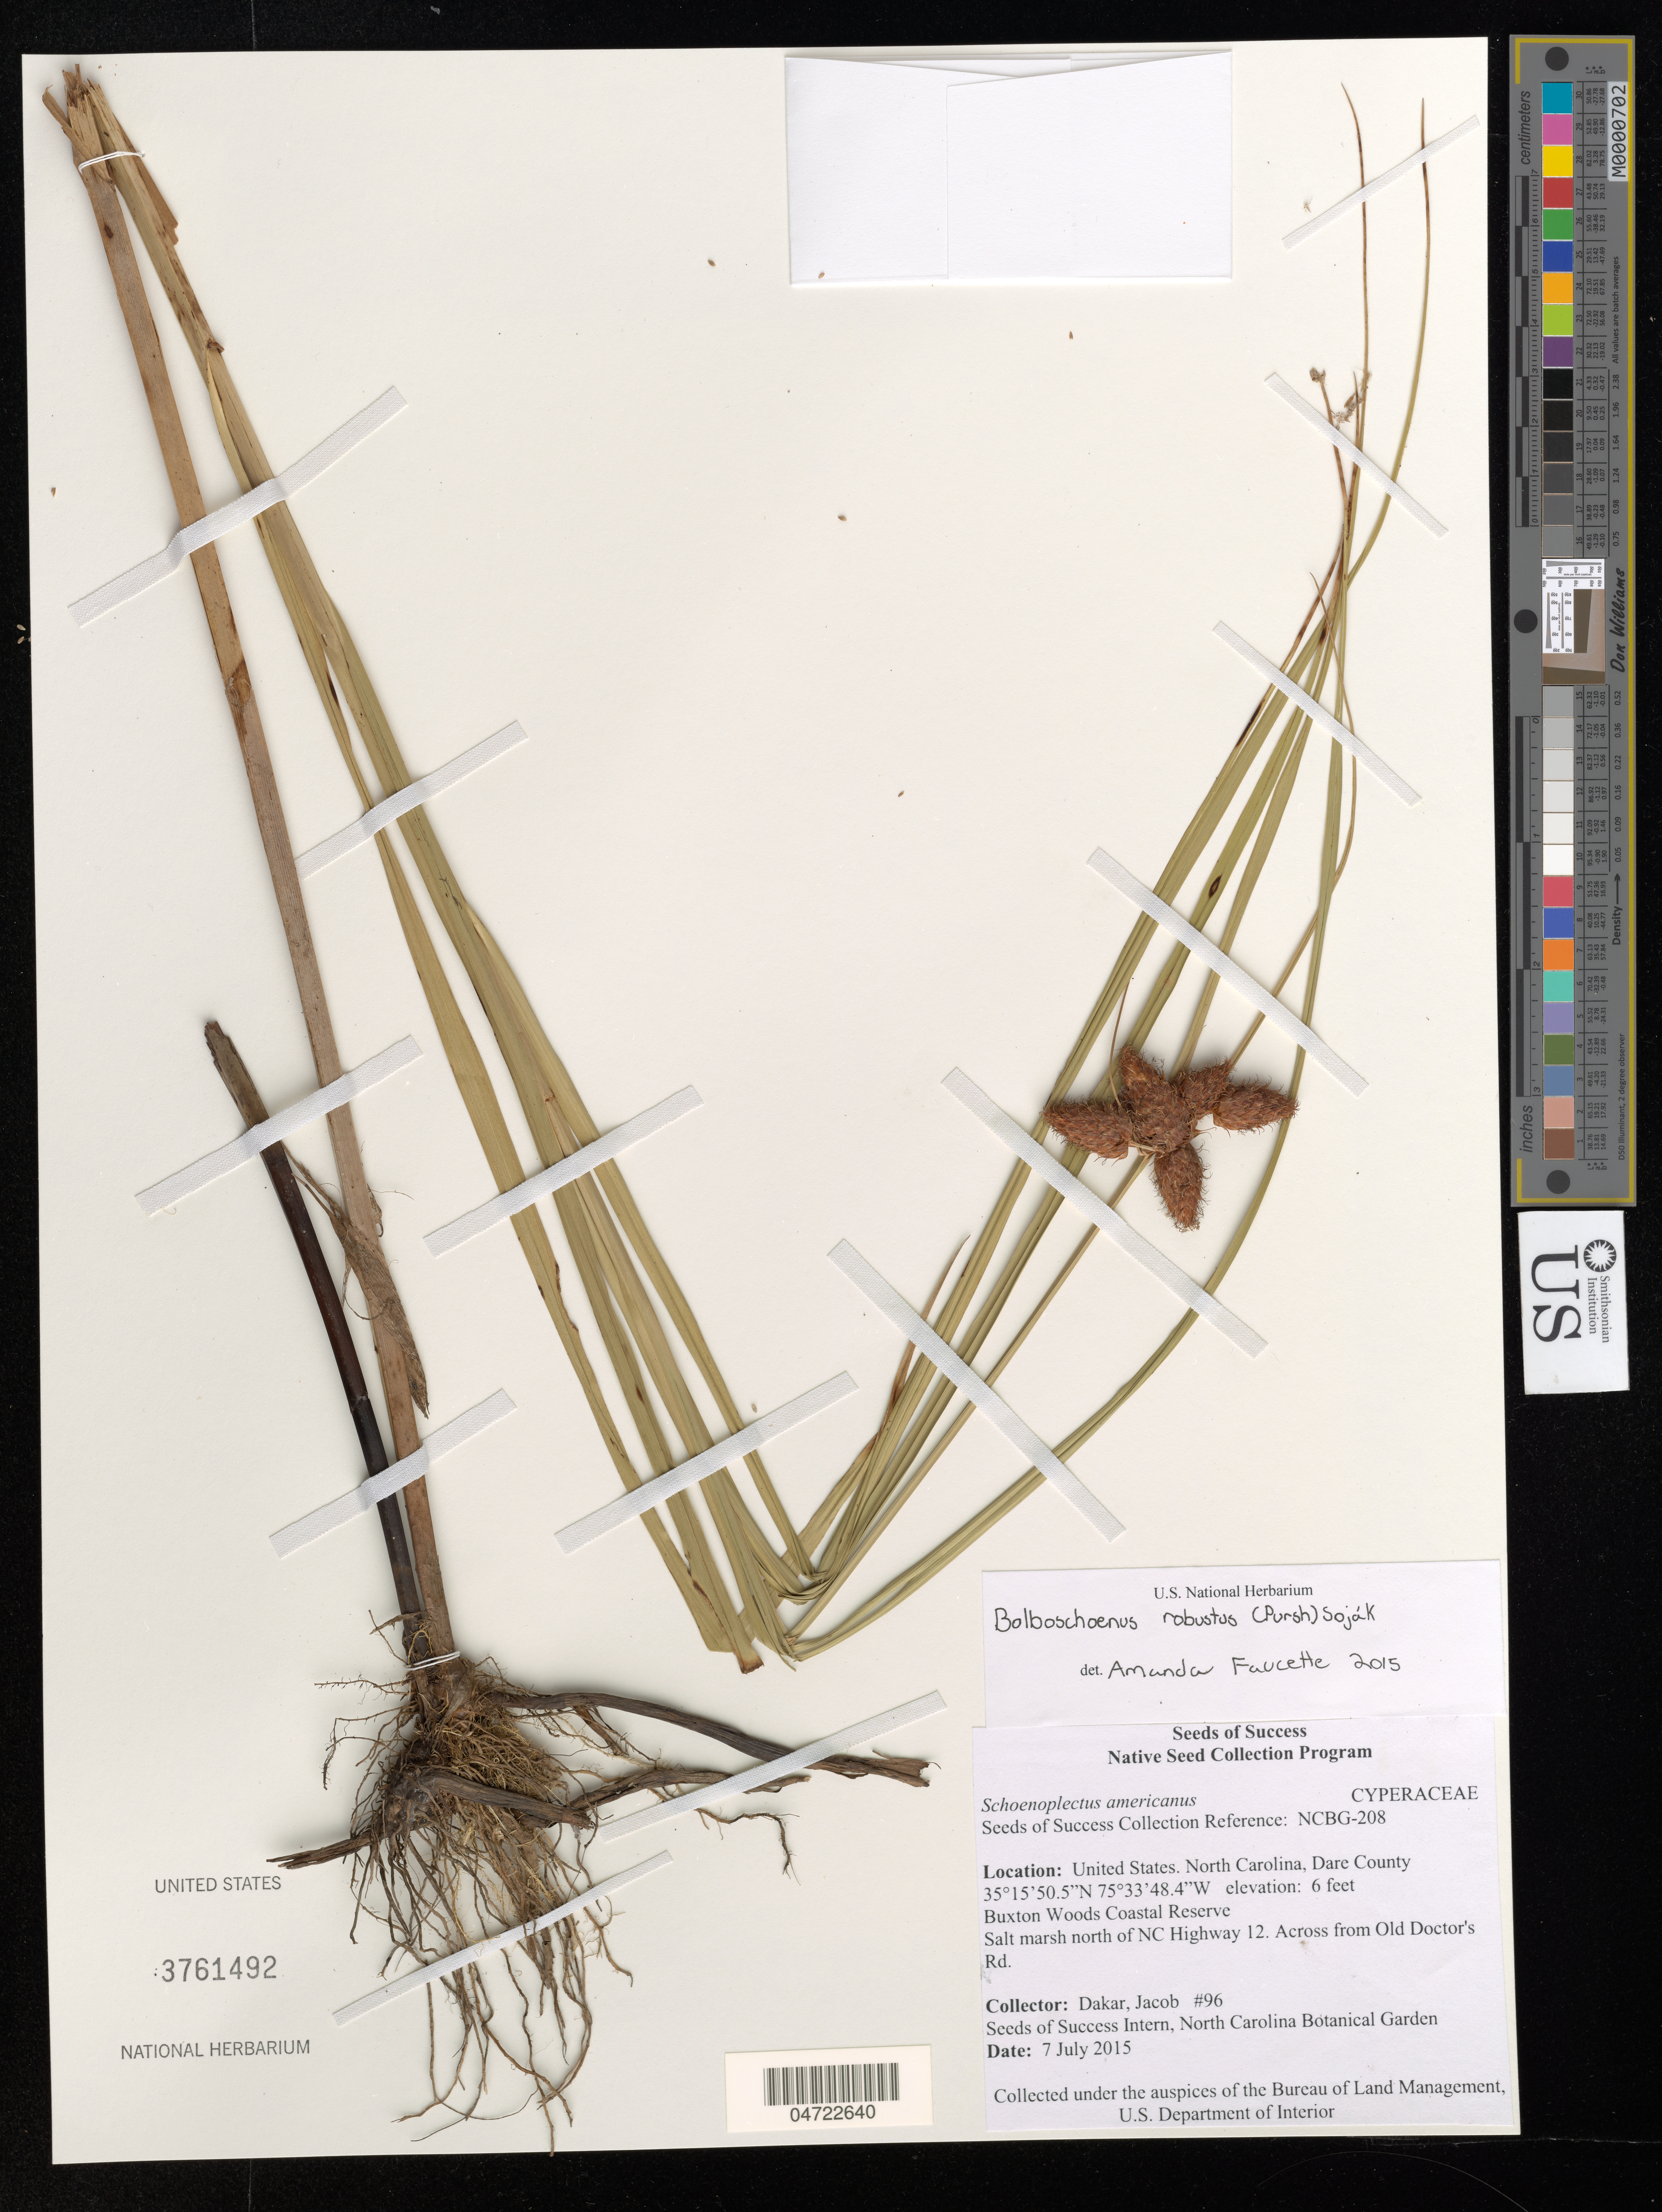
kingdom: Plantae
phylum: Tracheophyta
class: Liliopsida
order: Poales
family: Cyperaceae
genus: Bolboschoenus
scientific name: Bolboschoenus robustus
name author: (Pursh) Soják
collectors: J. Dakar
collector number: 96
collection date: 2015-07-07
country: United States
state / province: North Carolina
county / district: Dare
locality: Dare County. Buxton Woods Coastal Reserve. Salt marsh north of NC Highway 12. Across from Old Doctor's Rd.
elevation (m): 2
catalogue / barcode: US 3761492